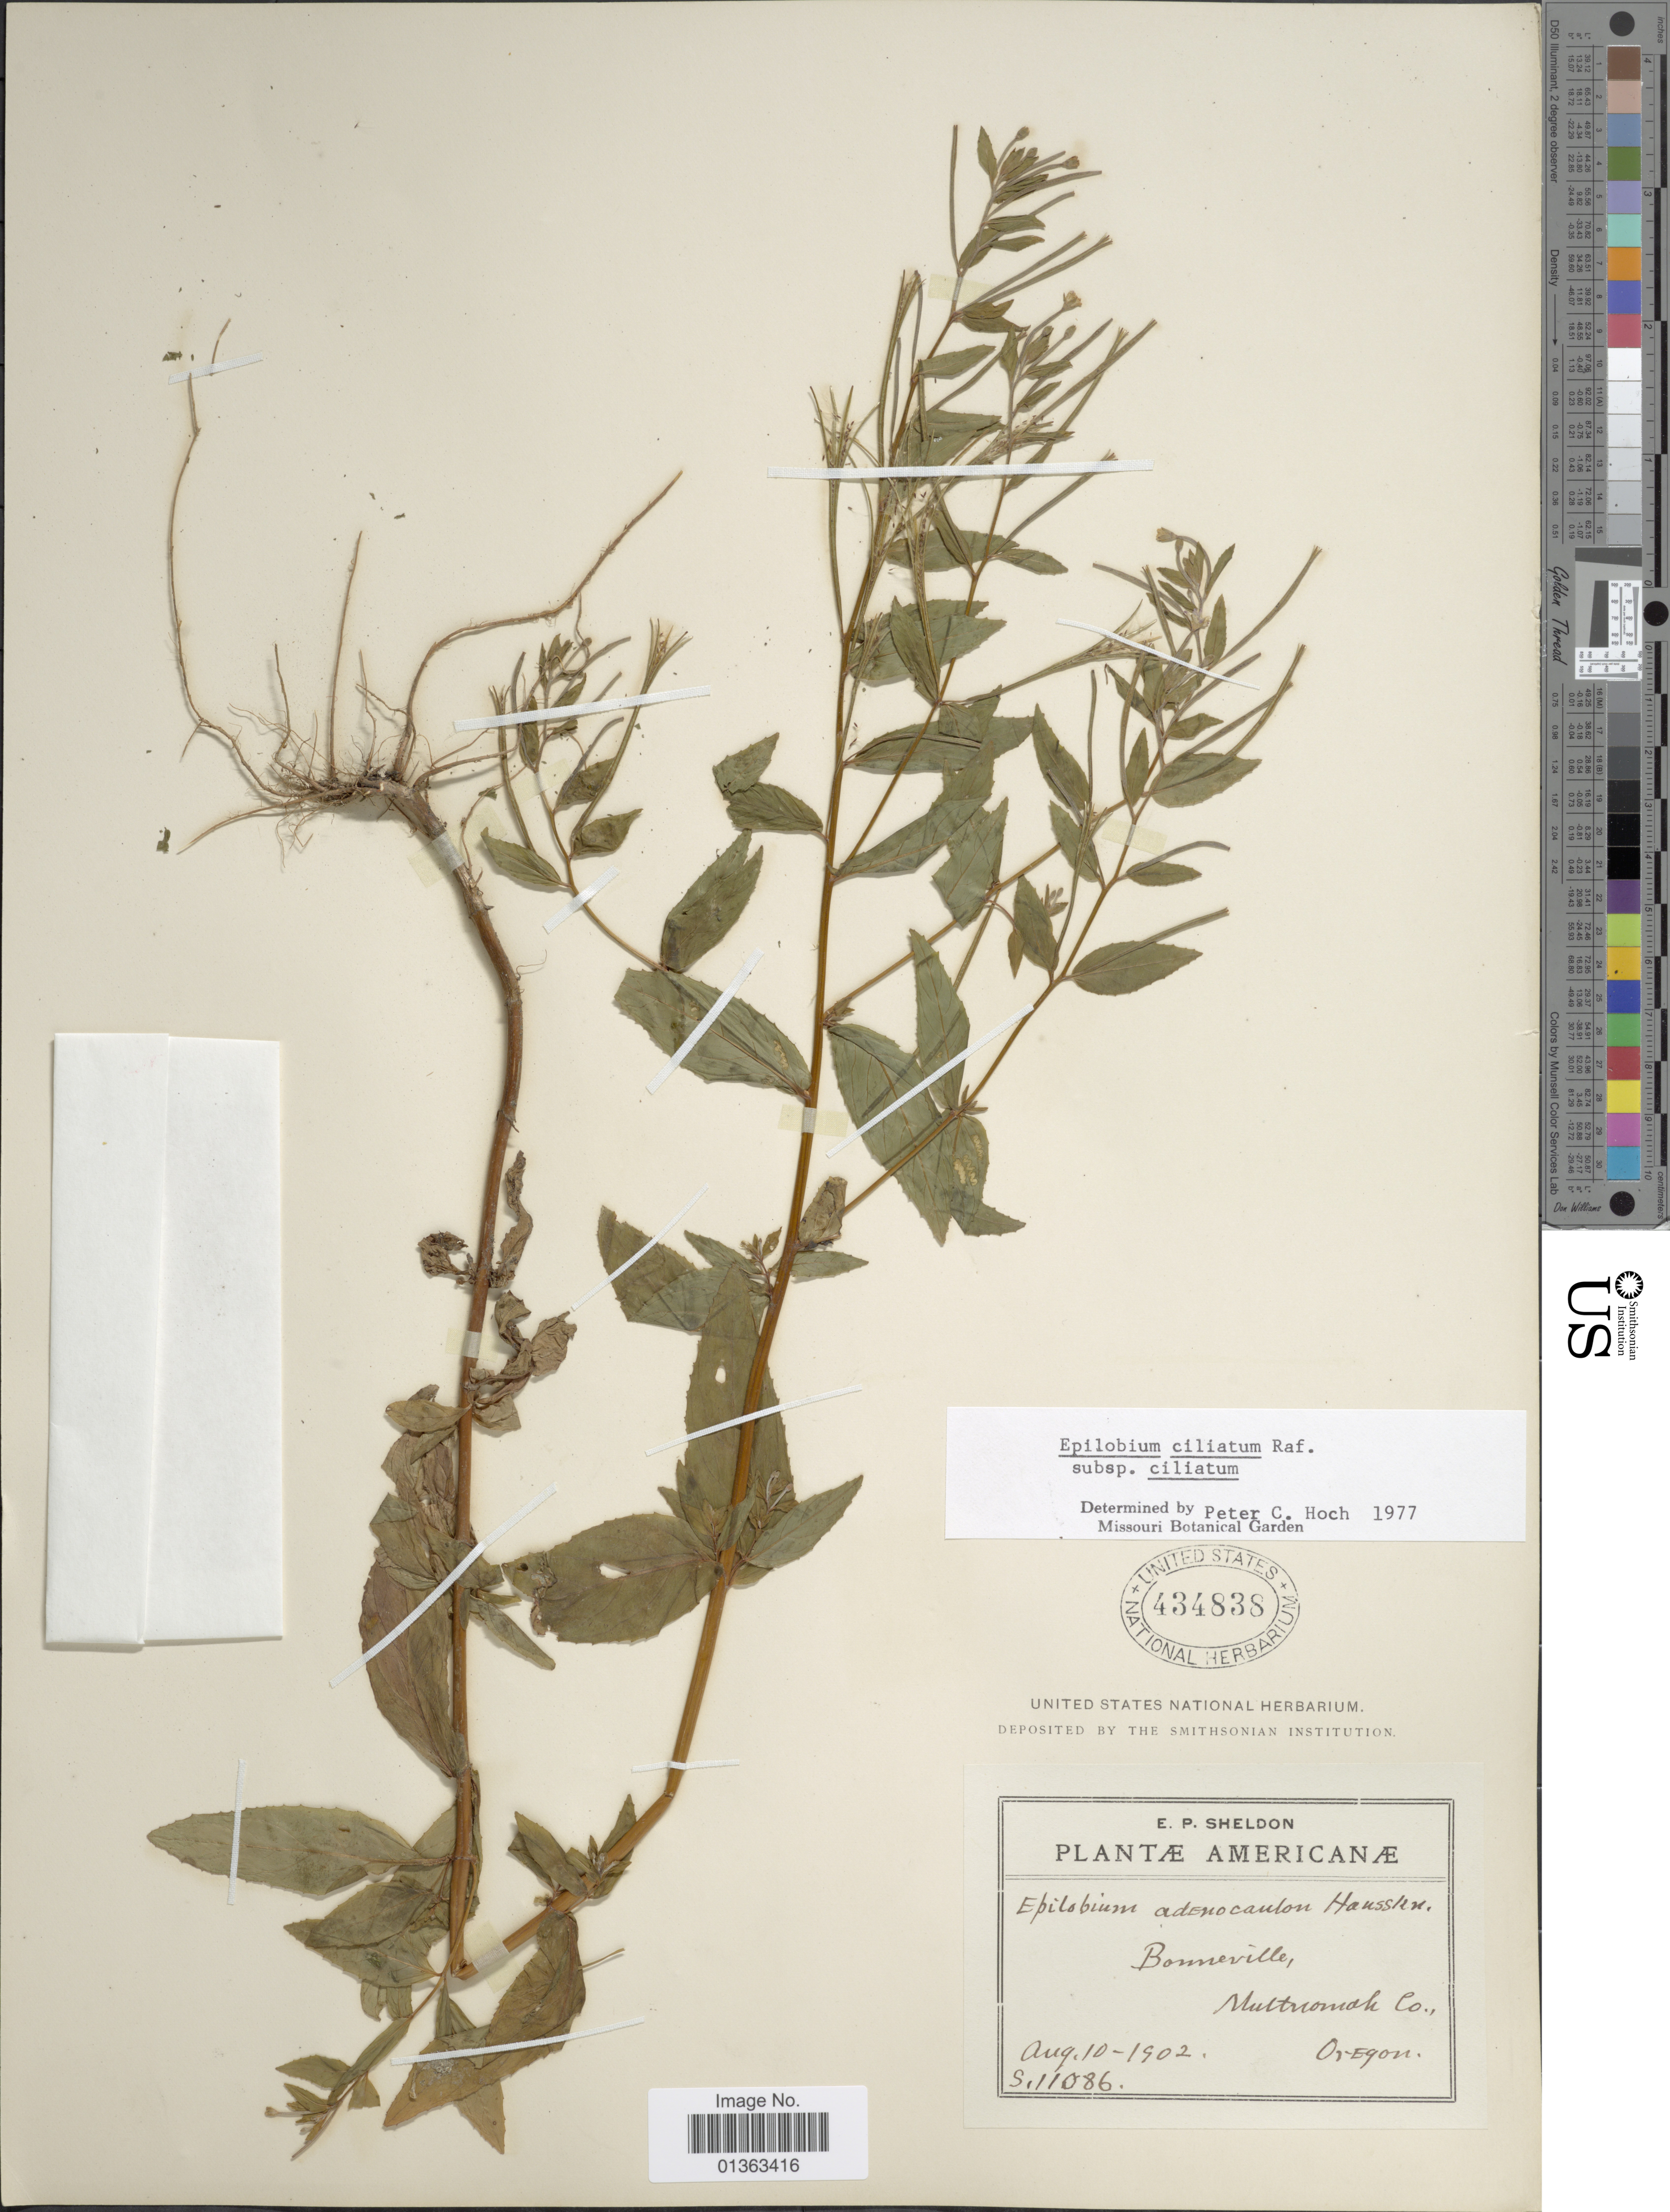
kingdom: Plantae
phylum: Tracheophyta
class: Magnoliopsida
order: Myrtales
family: Onagraceae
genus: Epilobium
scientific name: Epilobium ciliatum subsp. ciliatum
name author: Raf.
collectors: E. P. Sheldon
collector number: S11086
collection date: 1902-08-10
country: United States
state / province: Oregon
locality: Bonneville, Multnomak Co.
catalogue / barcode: US 434838